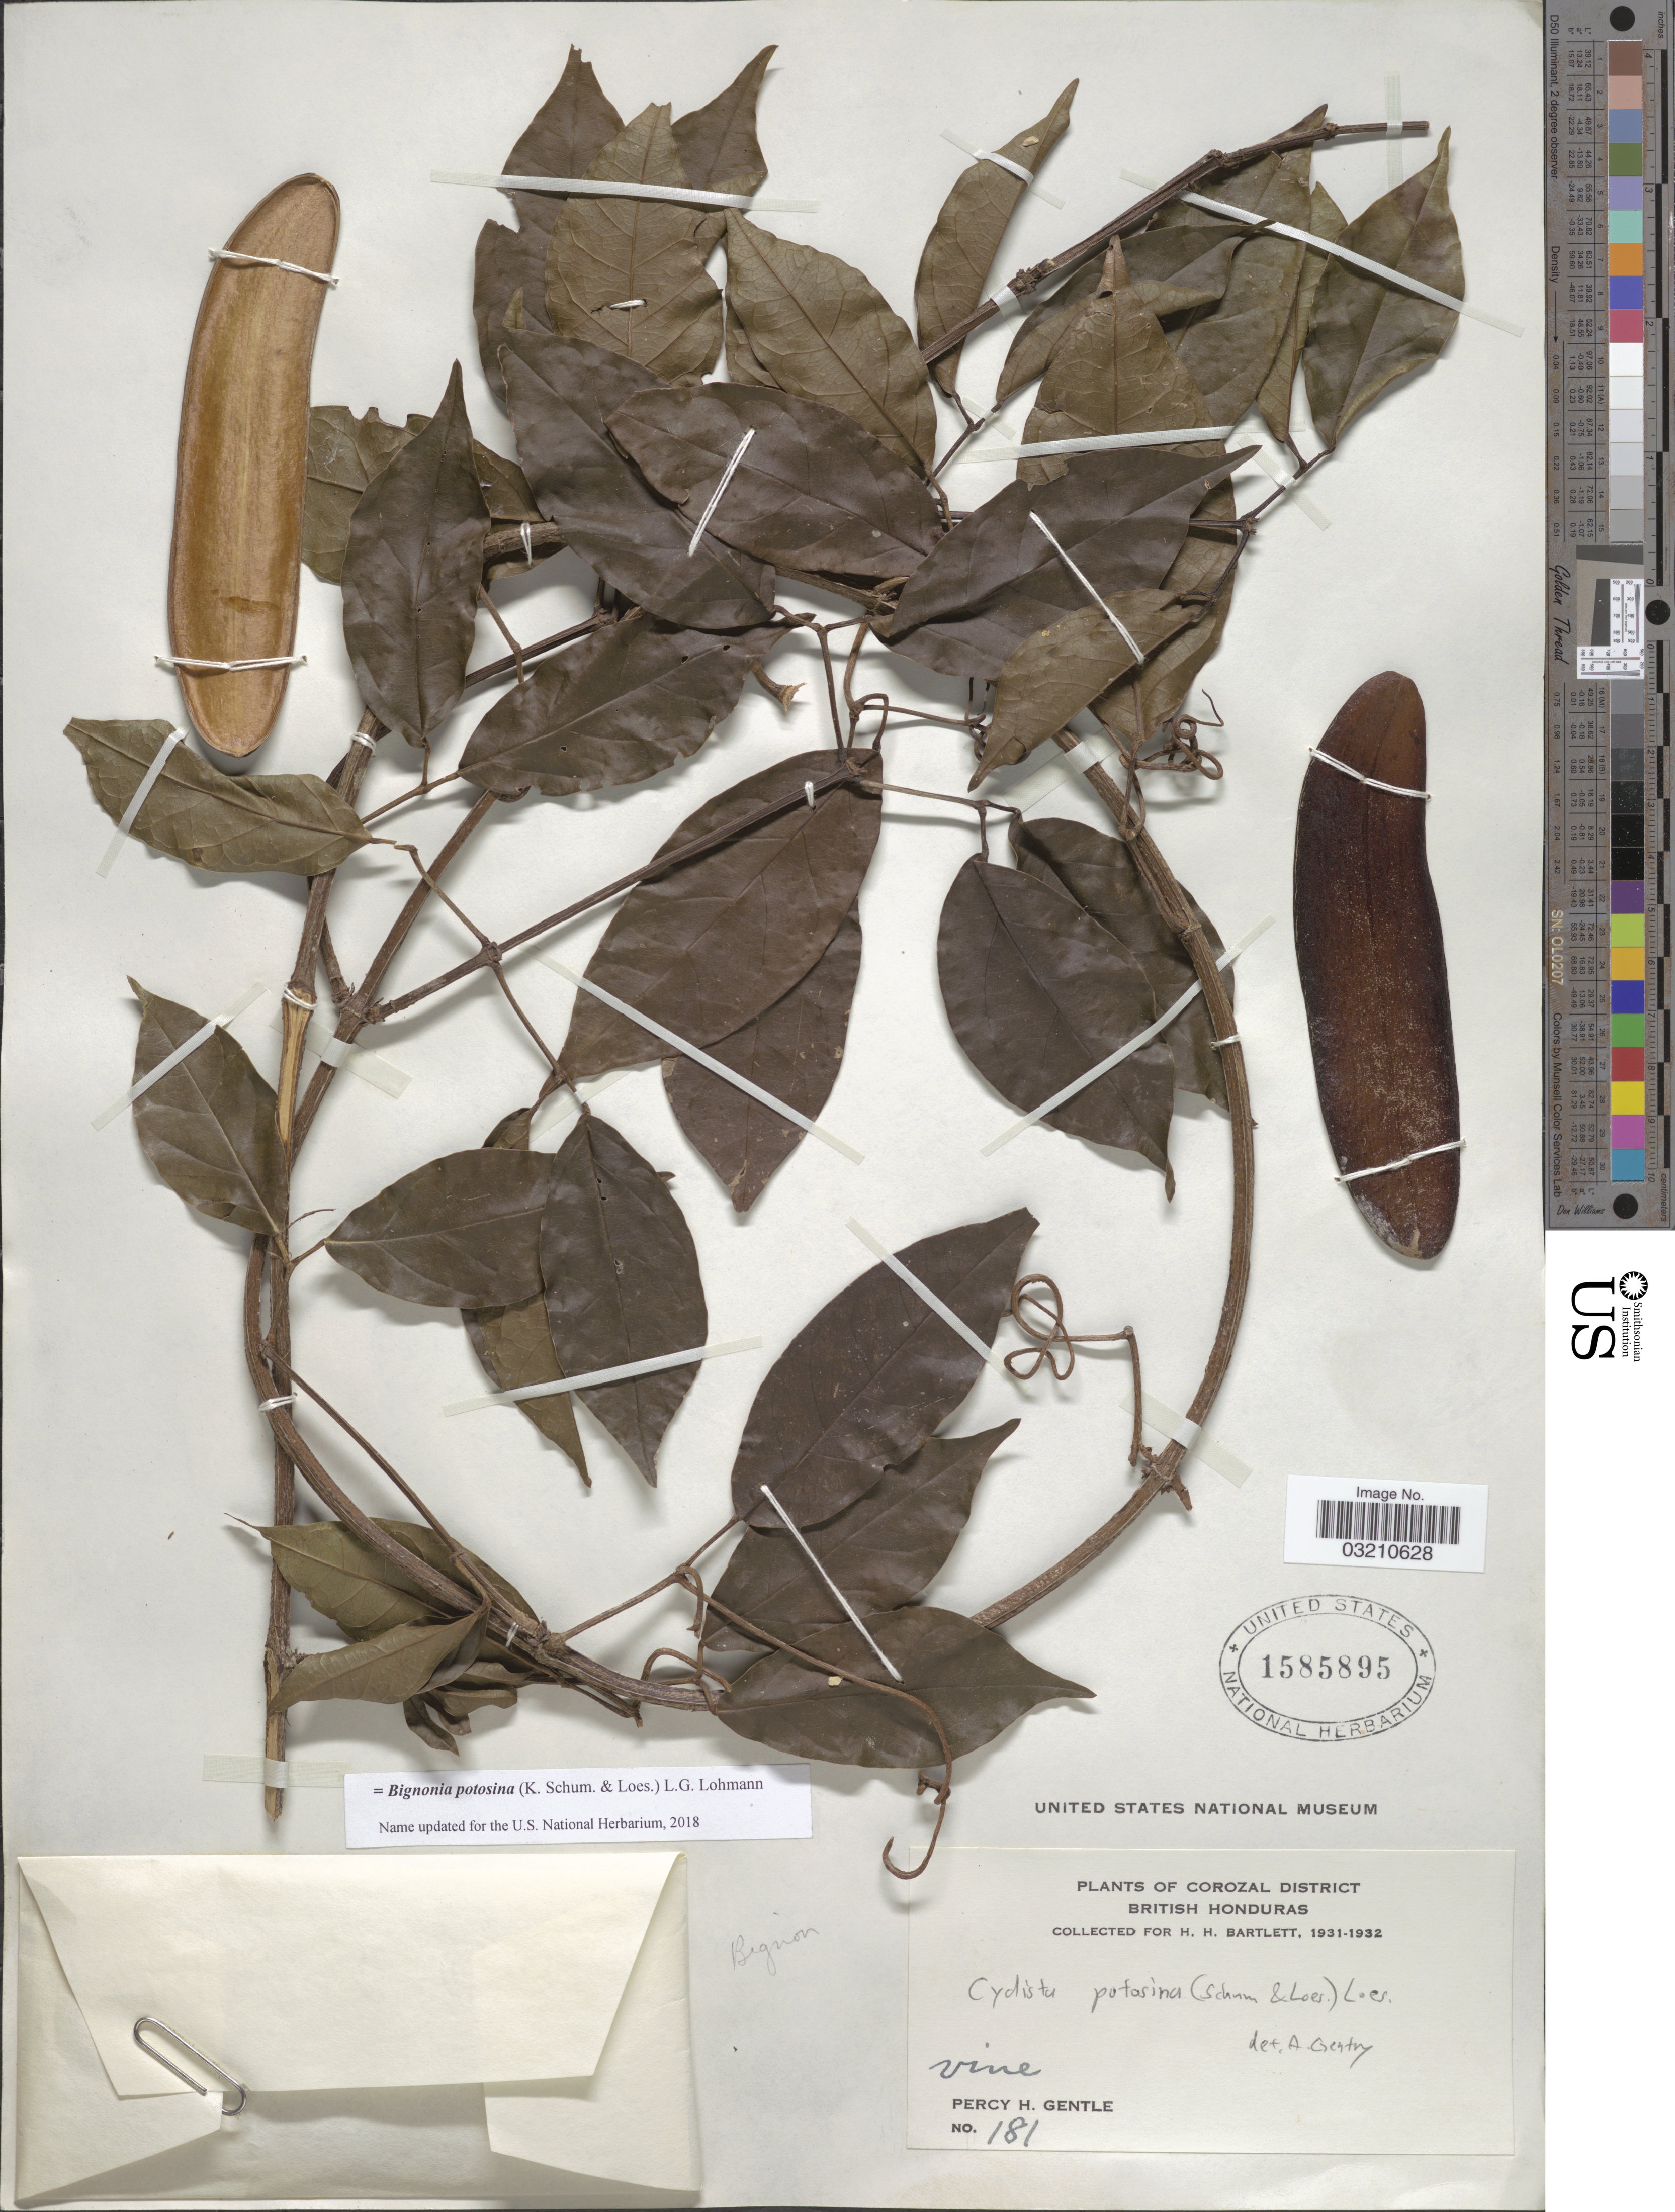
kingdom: Plantae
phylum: Tracheophyta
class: Magnoliopsida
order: Lamiales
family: Bignoniaceae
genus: Bignonia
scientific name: Bignonia potosina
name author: (K. Schum. & Loes.) L.G. Lohmann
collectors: P. H. Gentle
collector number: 181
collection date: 1931/1932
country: Belize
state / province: Corozal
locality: Corozal District, British Honduras.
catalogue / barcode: US 1585895